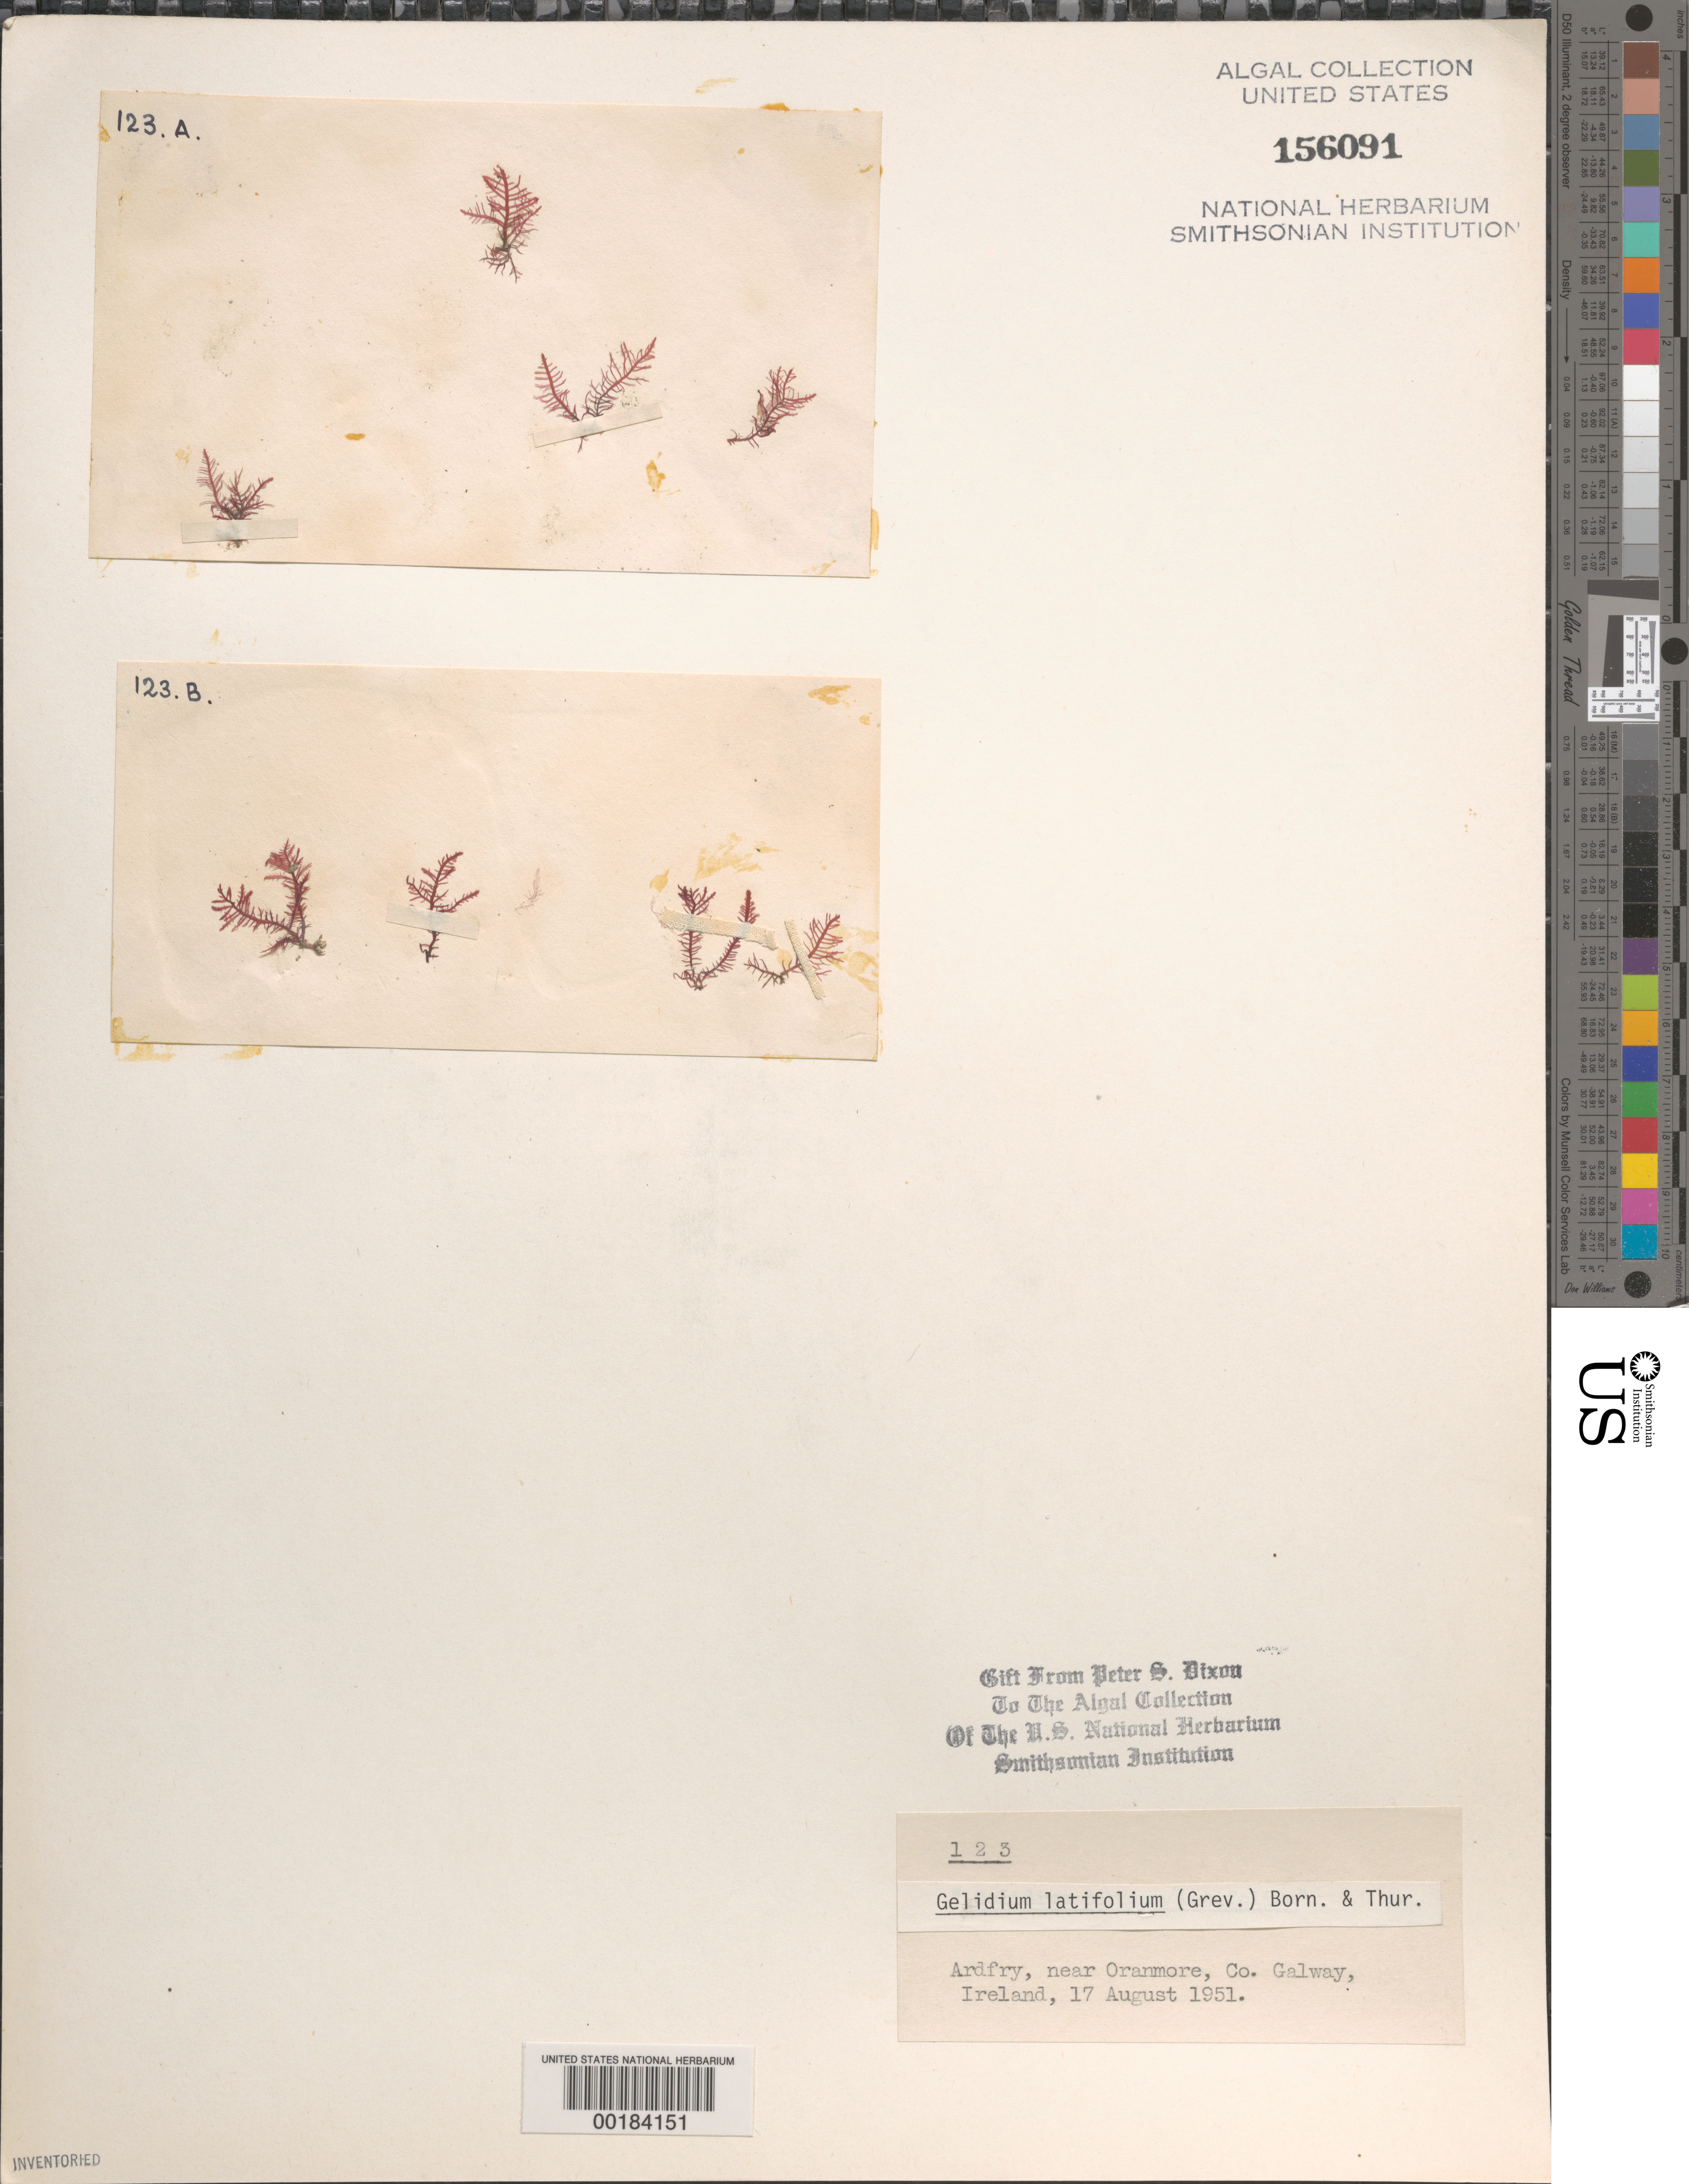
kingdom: Plantae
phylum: Rhodophyta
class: Florideophyceae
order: Gelidiales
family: Gelidiaceae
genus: Gelidium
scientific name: Gelidium spinosum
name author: (S.G. Gmel.) P.C. Silva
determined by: Algae name updating Project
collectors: P. S. Dixon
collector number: PSD 123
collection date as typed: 17 Aug 1951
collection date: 1951-08-17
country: Ireland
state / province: Connaught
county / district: Galway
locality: Ardfry near Oranmore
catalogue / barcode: US 156091